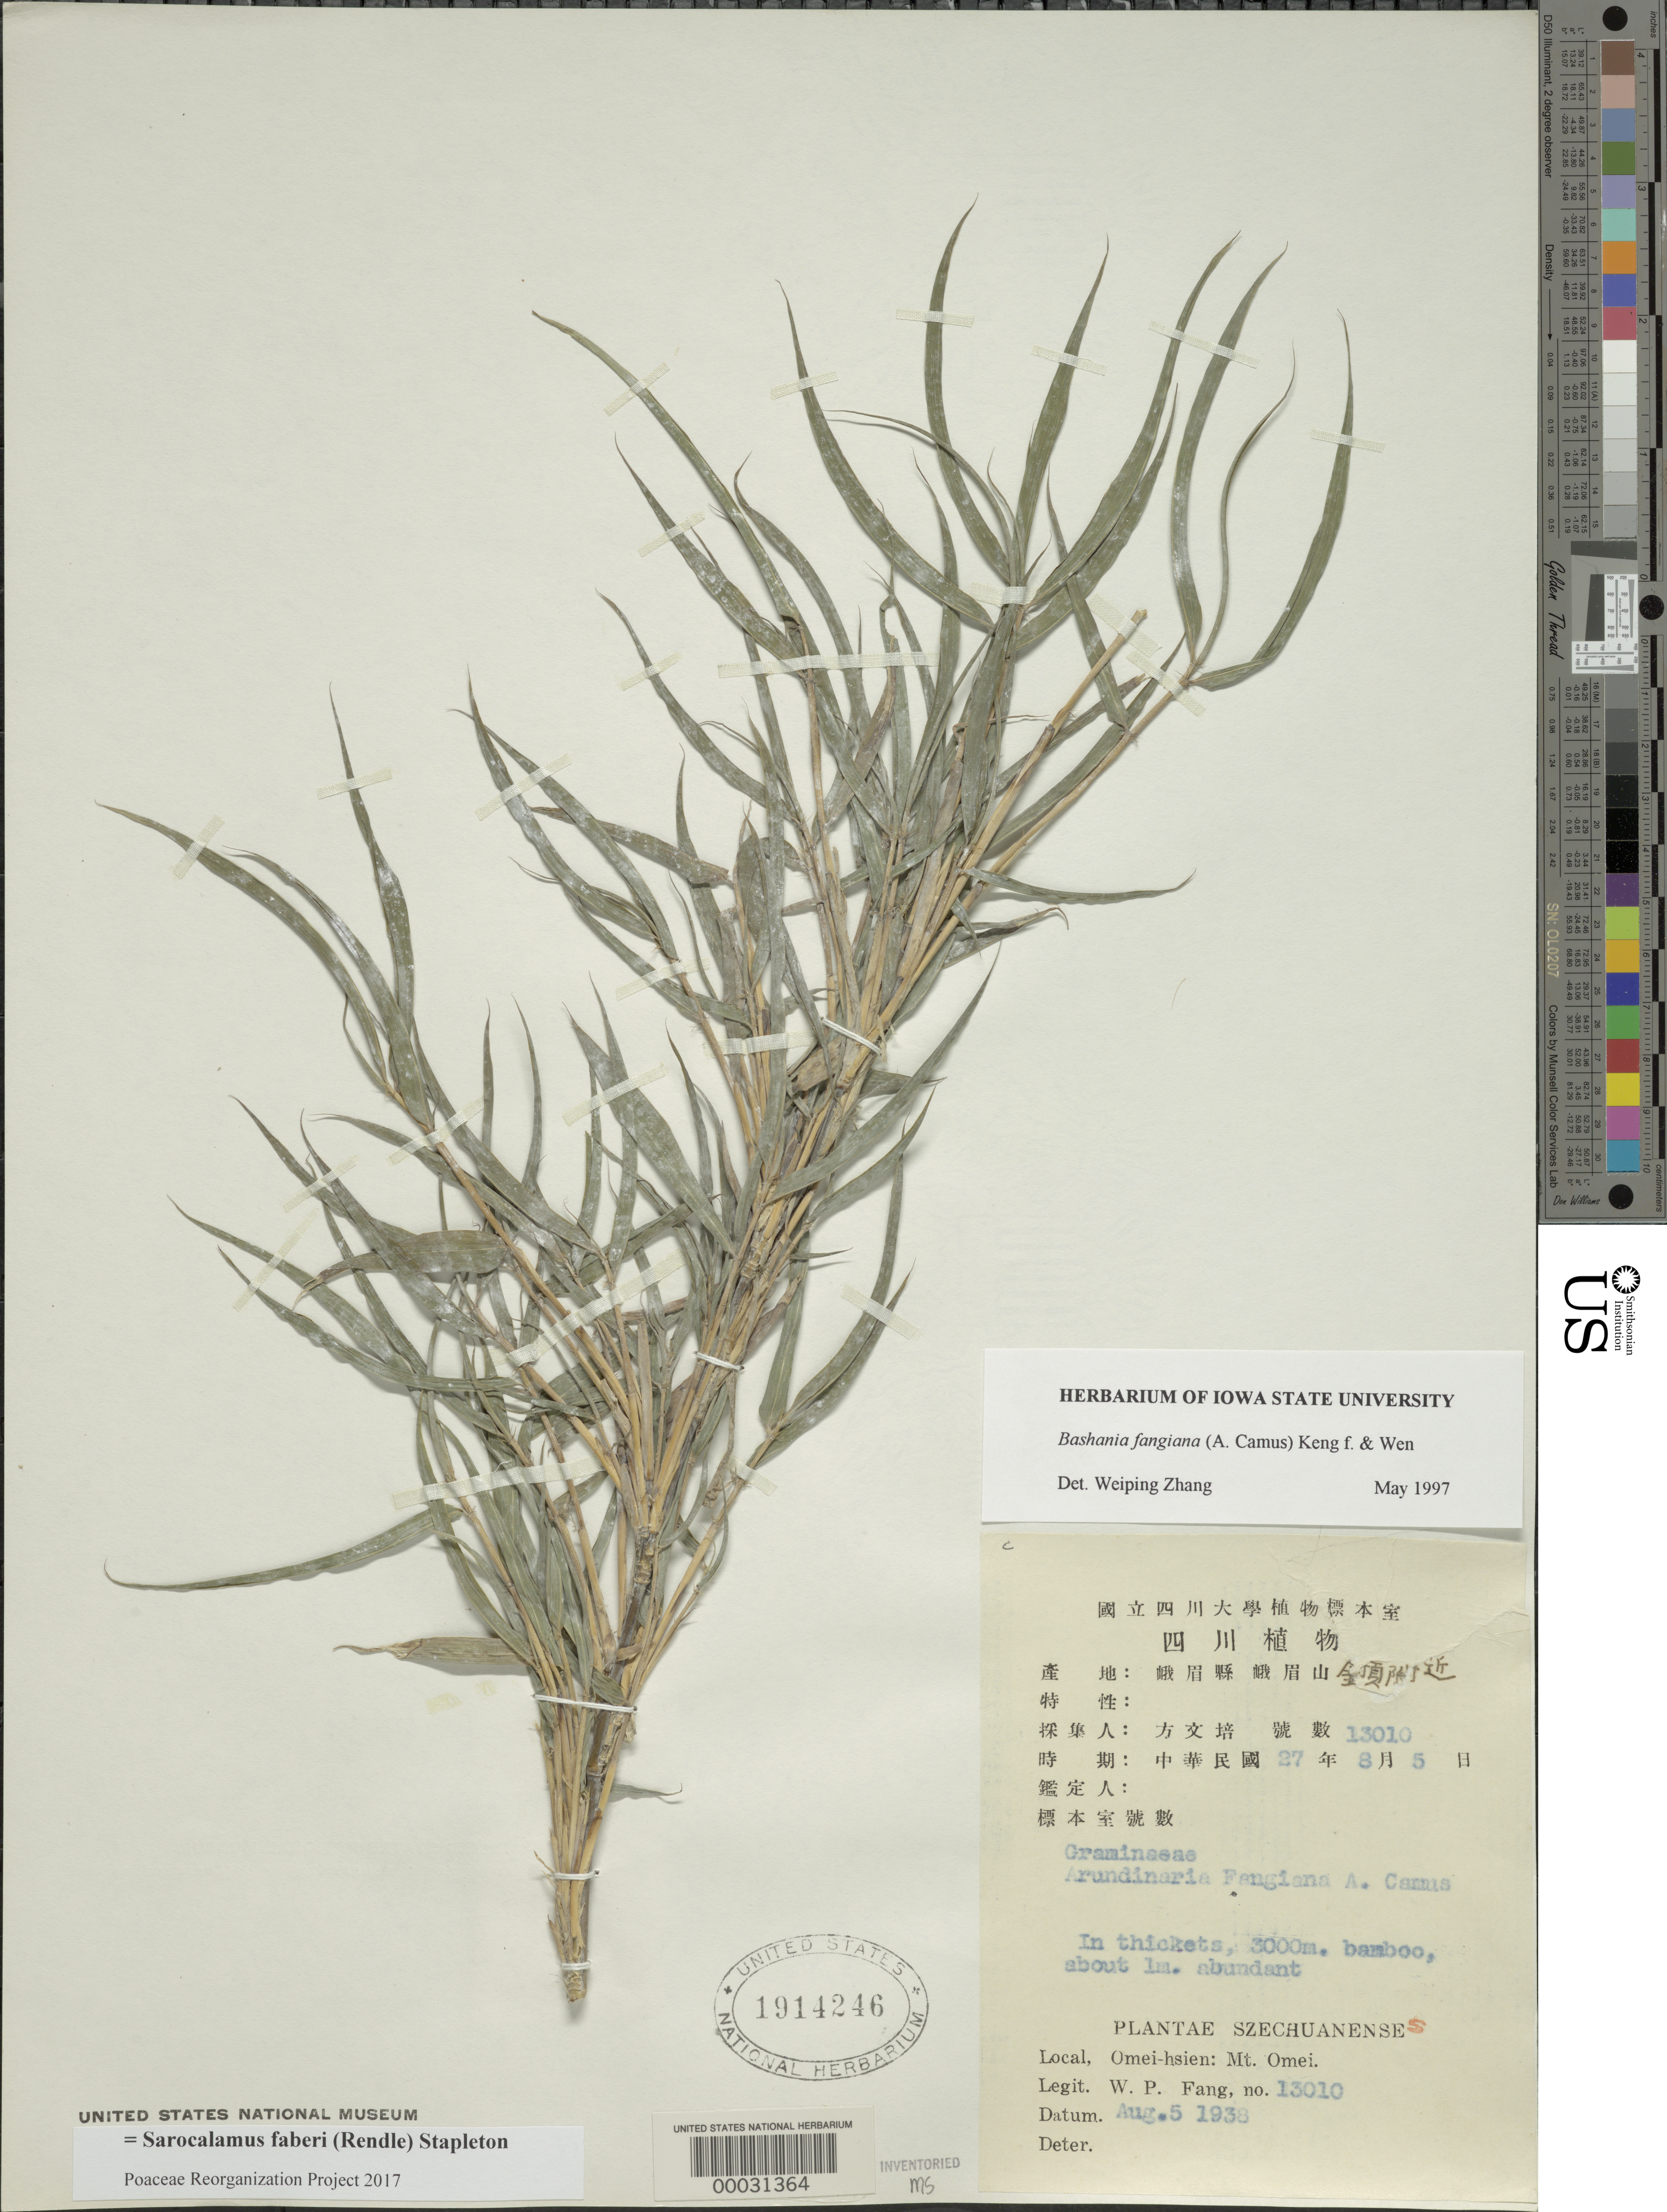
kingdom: Plantae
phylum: Tracheophyta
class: Liliopsida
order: Poales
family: Poaceae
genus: Sarocalamus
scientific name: Sarocalamus faberi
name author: (Rendle) Stapleton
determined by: Poaceae Reorganization Project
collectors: W. P. Fang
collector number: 13010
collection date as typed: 05 Aug 1938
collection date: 1938-08-05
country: China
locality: Omei-hsien, mt. omei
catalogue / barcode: US 1914246